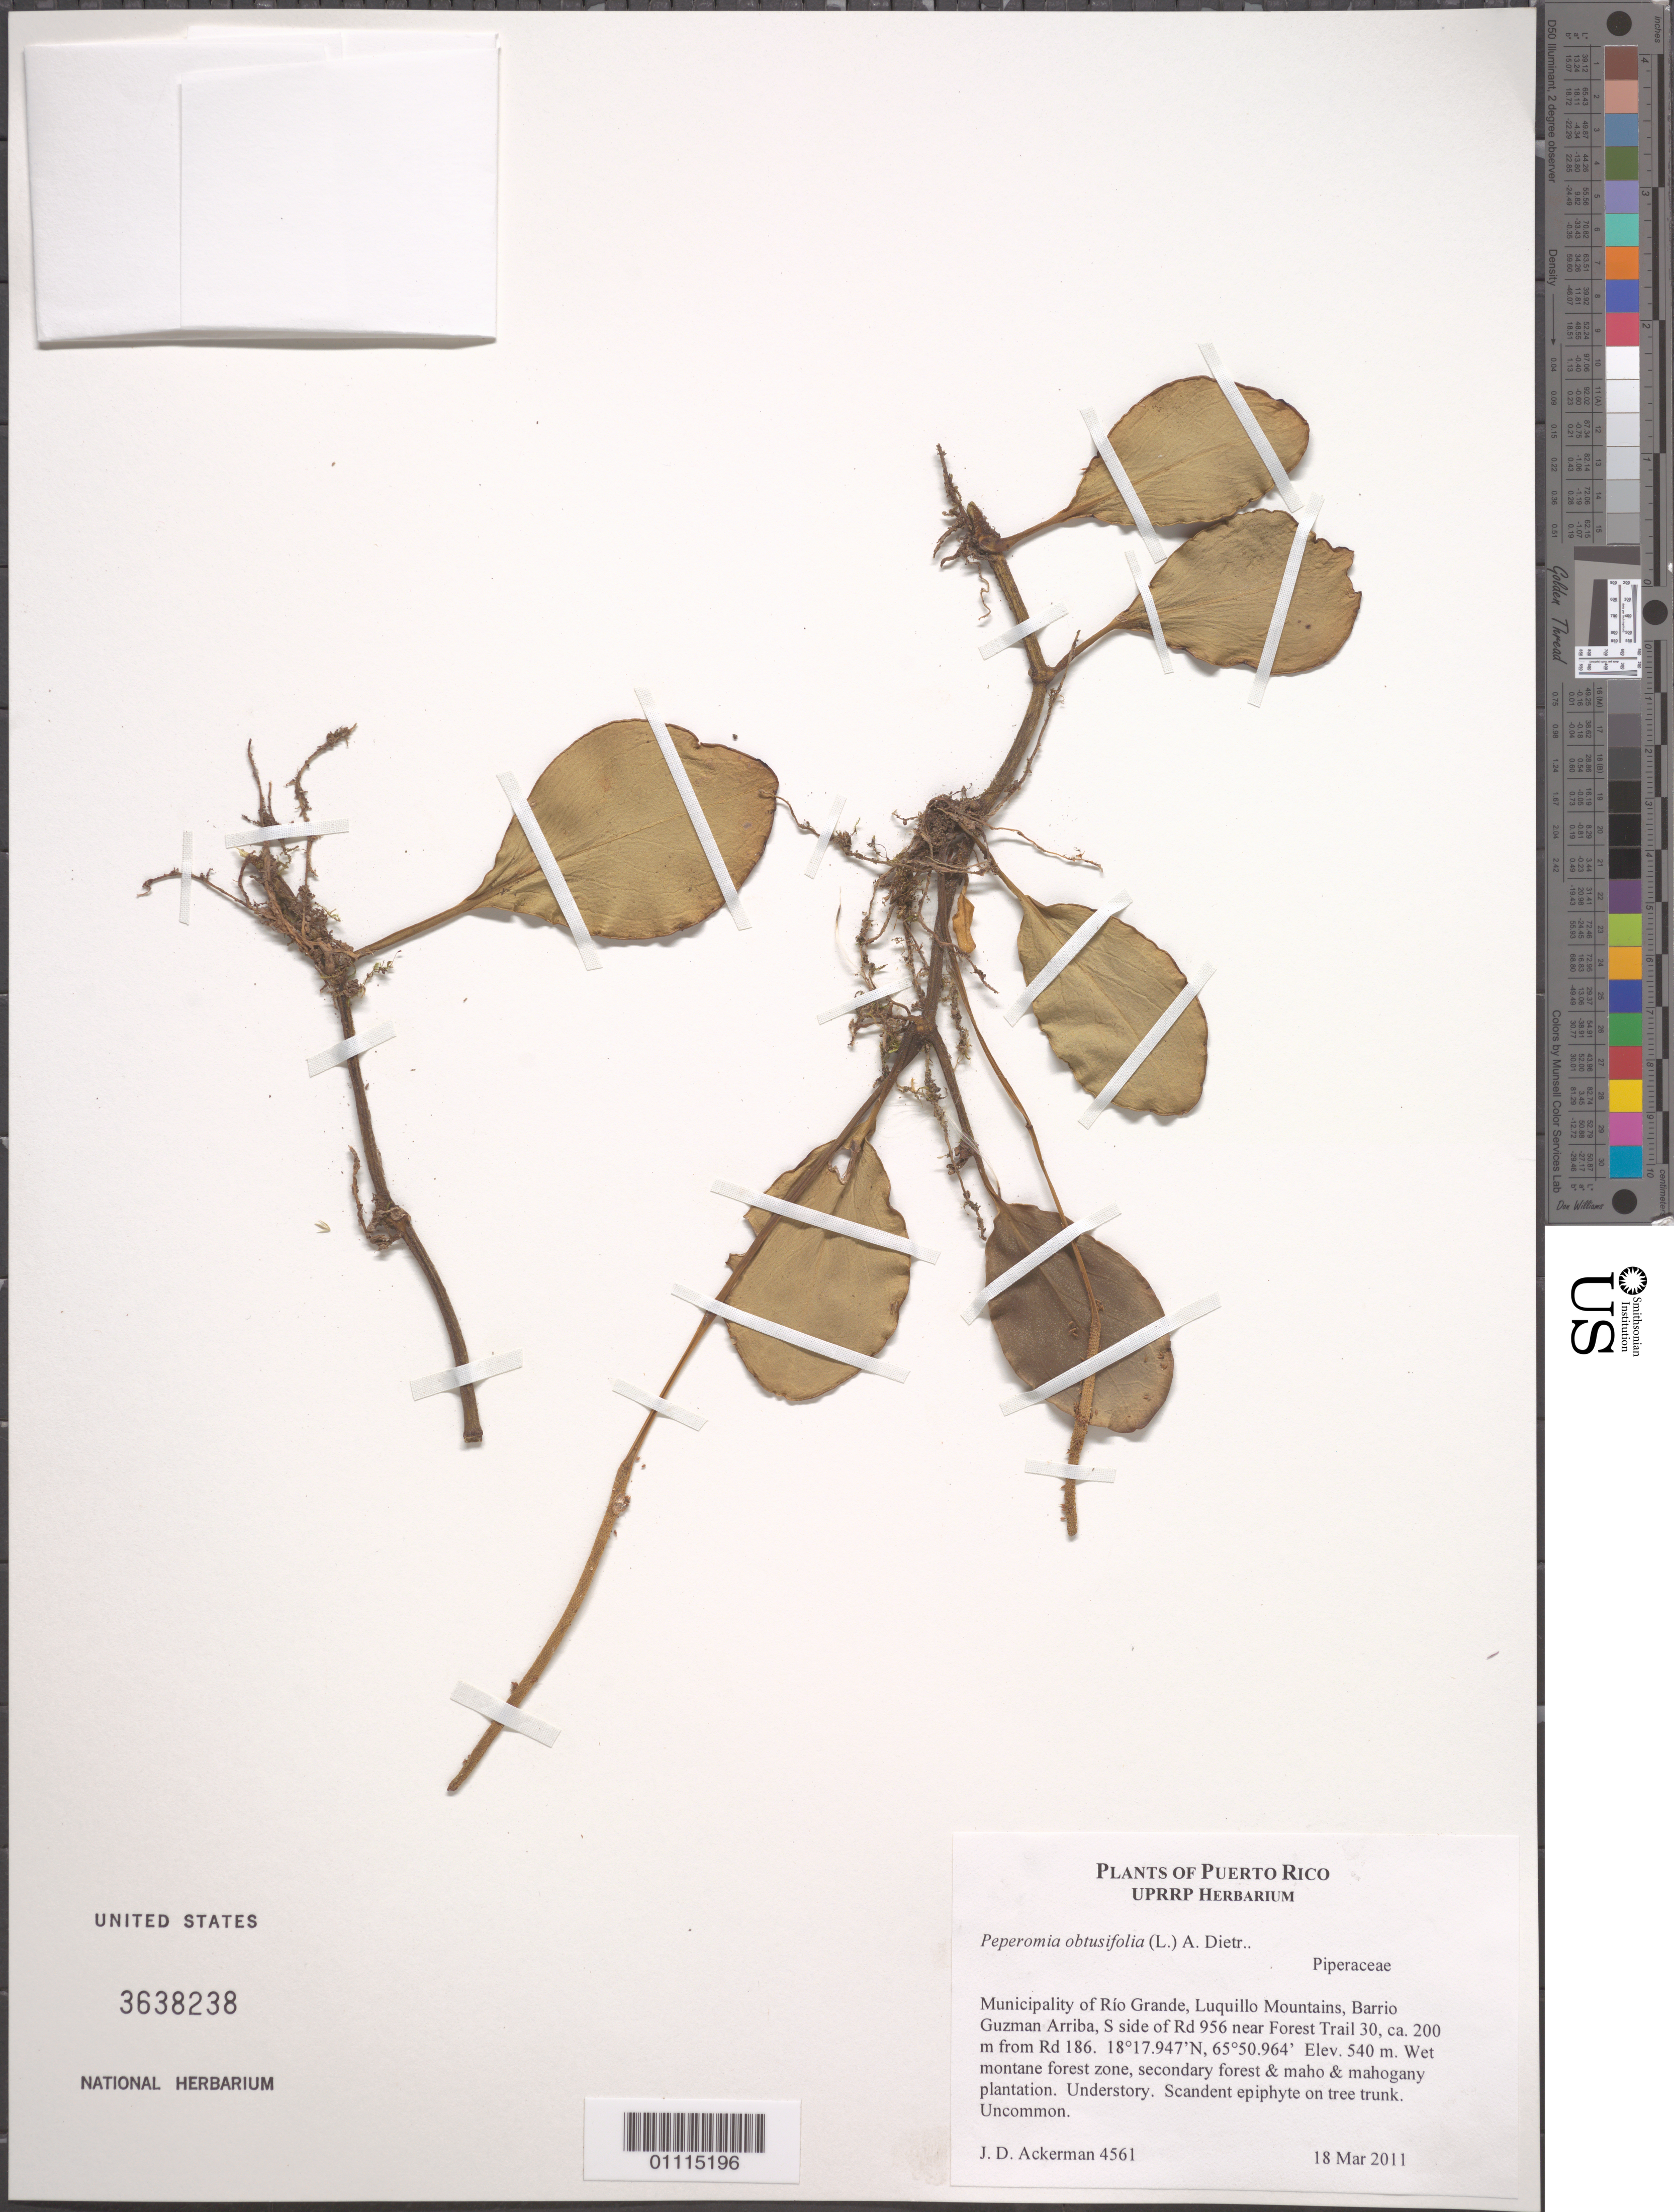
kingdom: Plantae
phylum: Tracheophyta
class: Magnoliopsida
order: Piperales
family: Piperaceae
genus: Peperomia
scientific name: Peperomia obtusifolia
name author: (L.) A. Dietr.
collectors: J. D. Ackerman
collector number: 4561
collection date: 2011-03-18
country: Puerto Rico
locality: Mun. Río Grande, Luquillo Mountains, Barrio Guzman Arriba, S side of Rd 956 near Forest Trail 30, about 200 m from Rd 186.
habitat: Wet montane forest zone, secondary forest and maho and mahogany plantation. Understory.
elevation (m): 540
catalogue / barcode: US 3638238